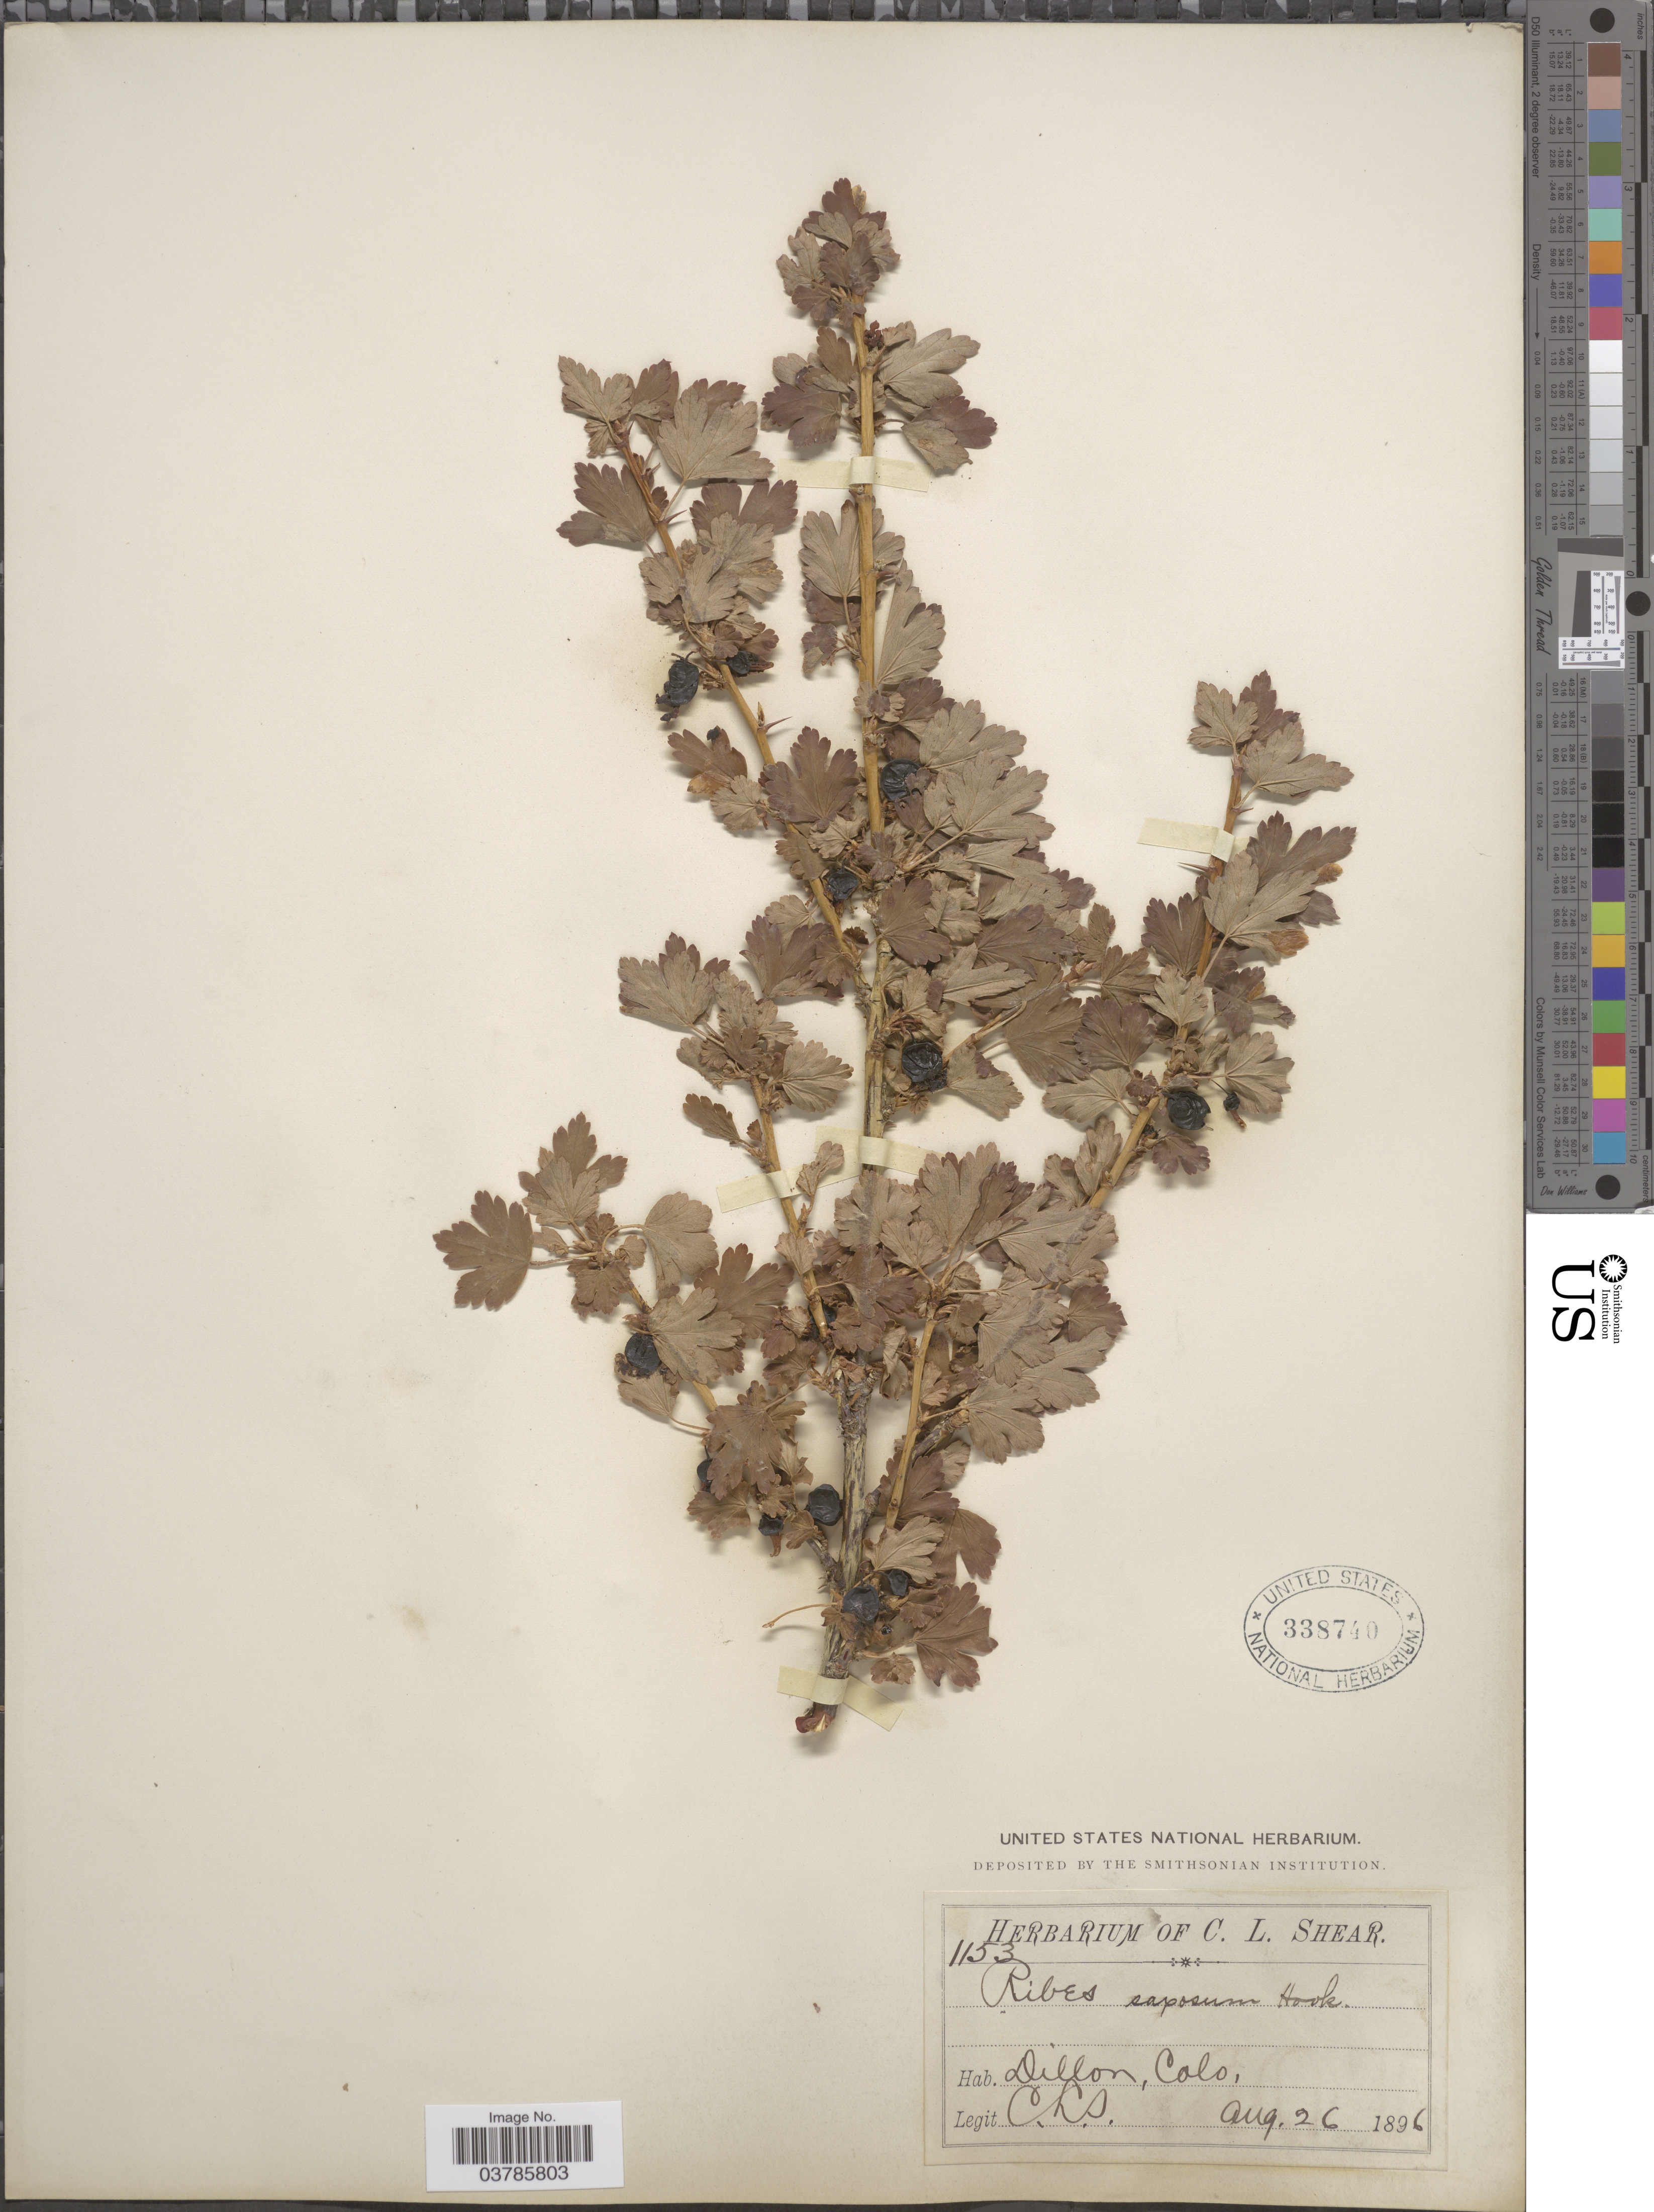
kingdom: Plantae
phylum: Tracheophyta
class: Magnoliopsida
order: Saxifragales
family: Grossulariaceae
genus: Ribes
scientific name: Ribes inerme var. inerme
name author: Rydb.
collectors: C. L. Shear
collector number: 1153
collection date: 1896-08-26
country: United States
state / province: Colorado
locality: Dillon.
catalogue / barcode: US 338740